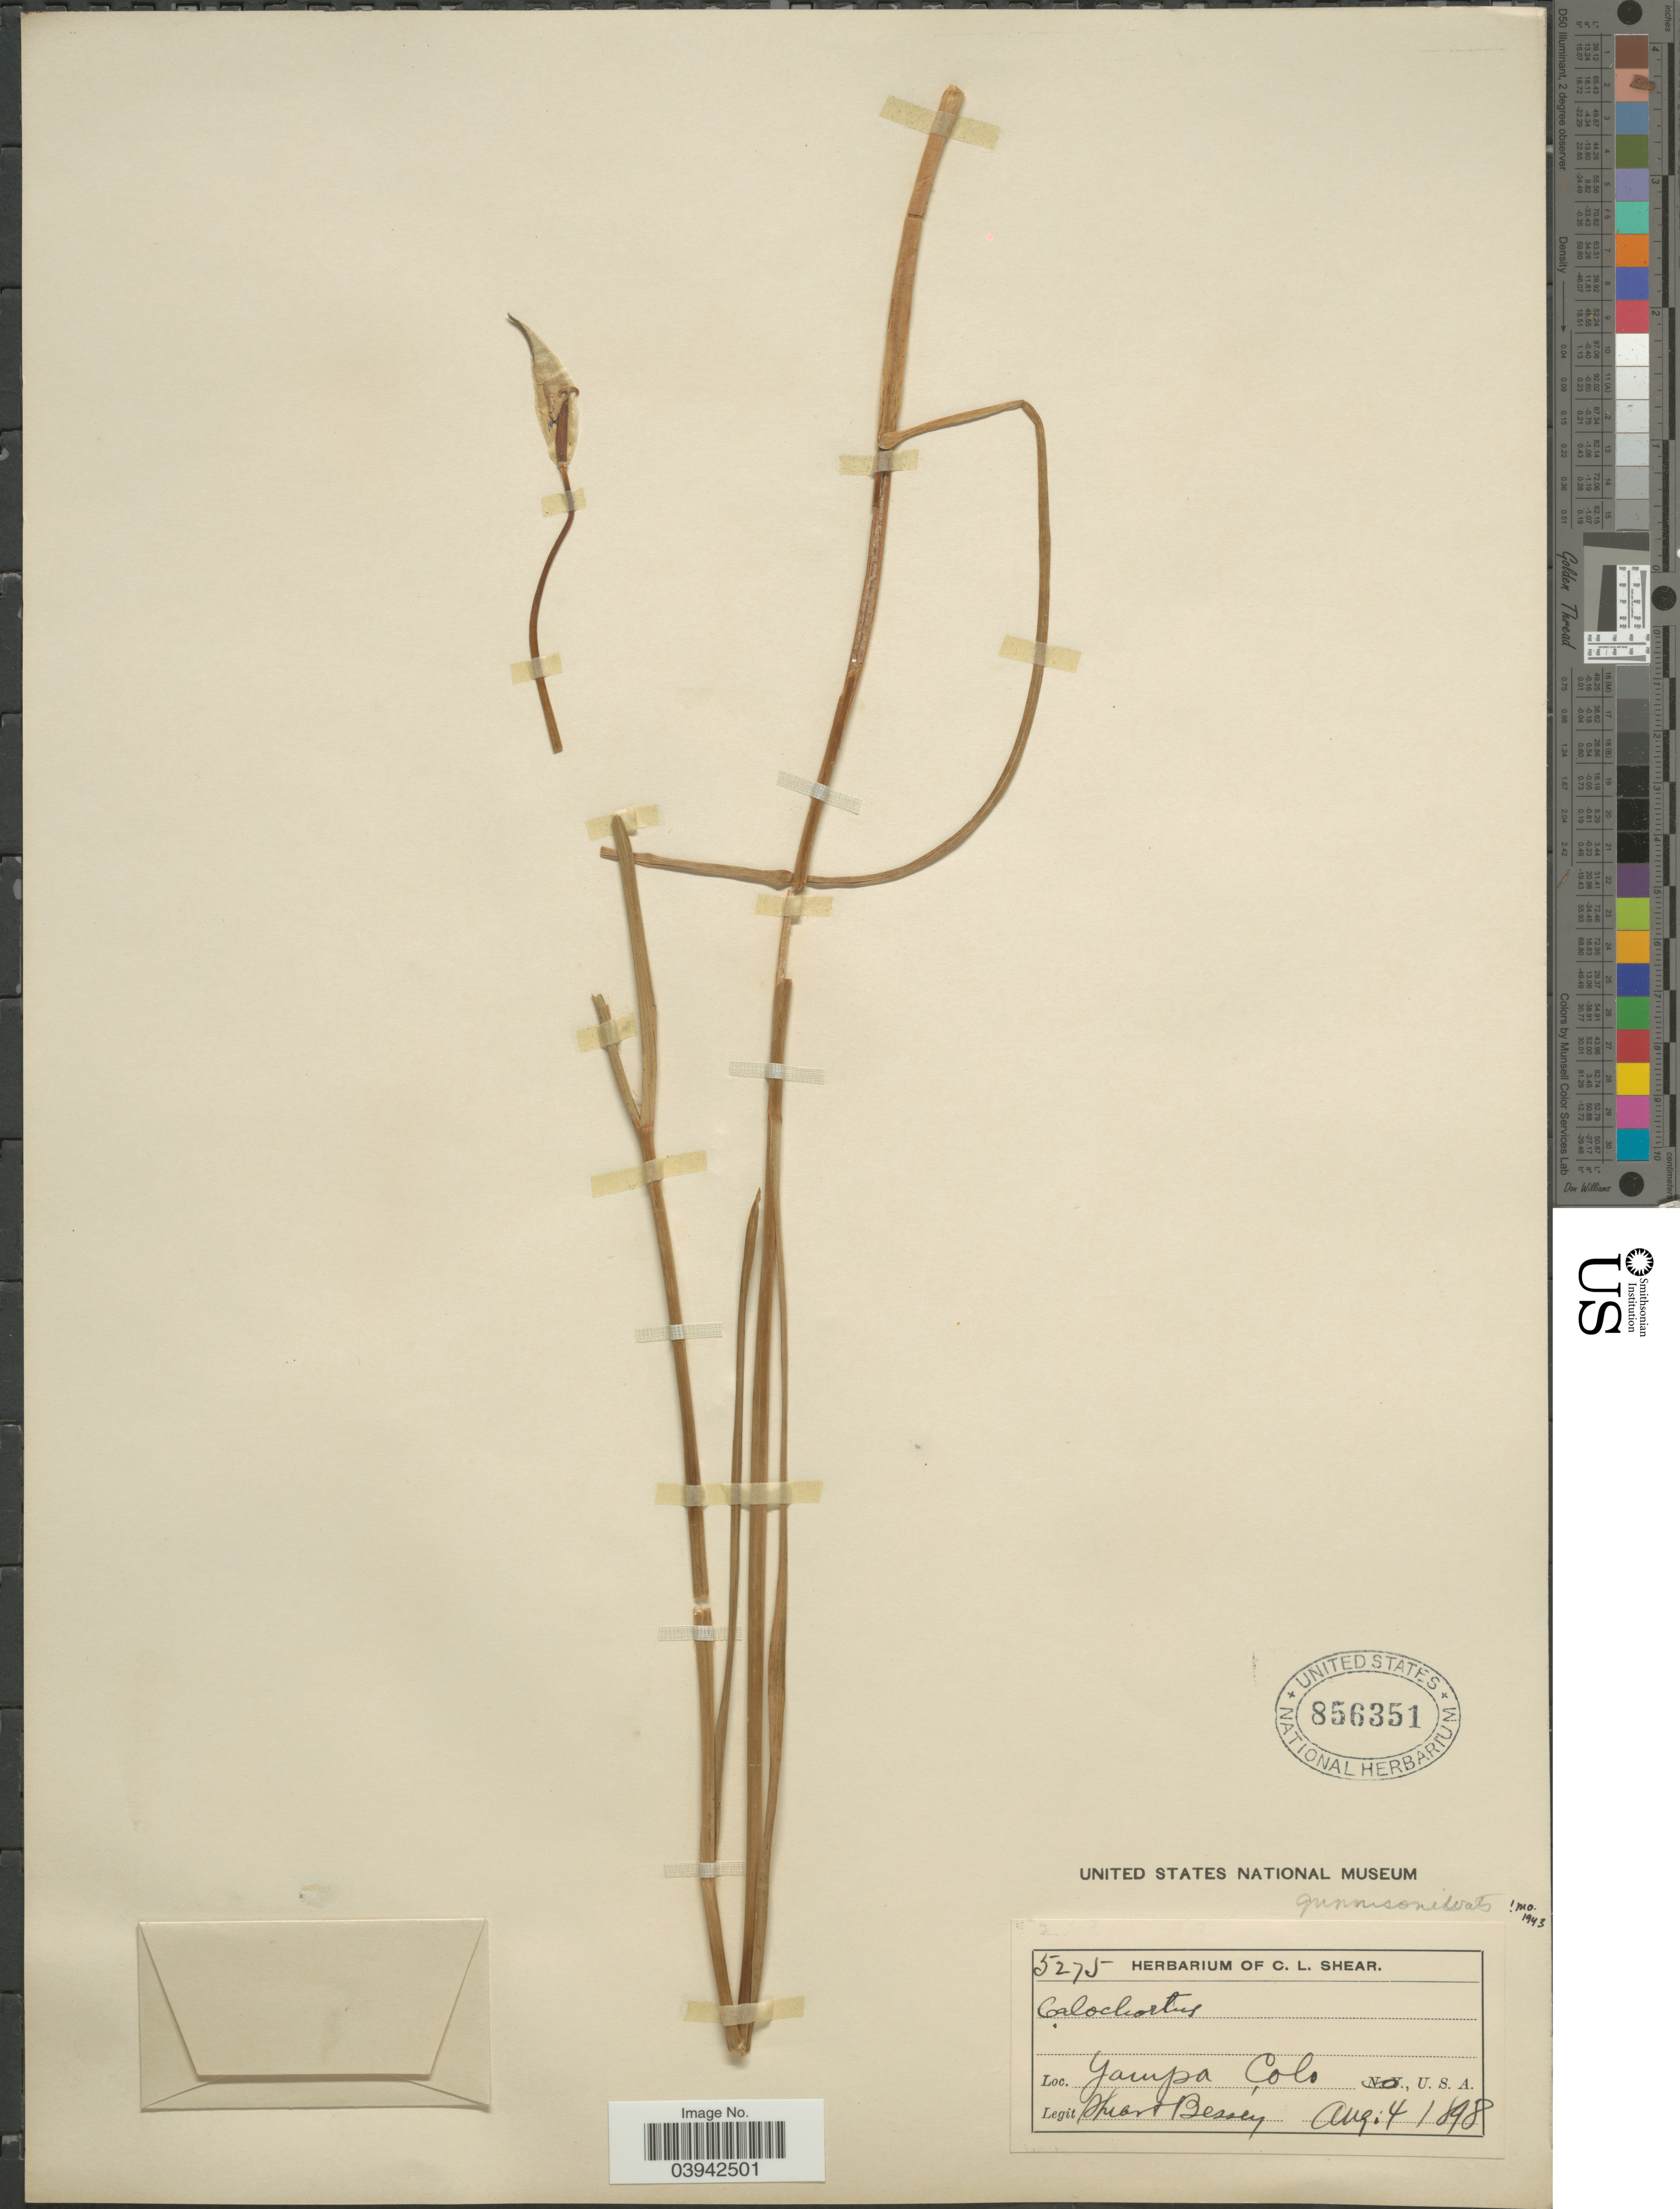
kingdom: Plantae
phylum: Tracheophyta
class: Liliopsida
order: Liliales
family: Liliaceae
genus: Calochortus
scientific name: Calochortus gunnisonii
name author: S. Watson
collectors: C. L. Shear & -. Bessey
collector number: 5275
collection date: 1898-08-04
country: United States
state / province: Colorado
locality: Yampa.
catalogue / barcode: US 856351